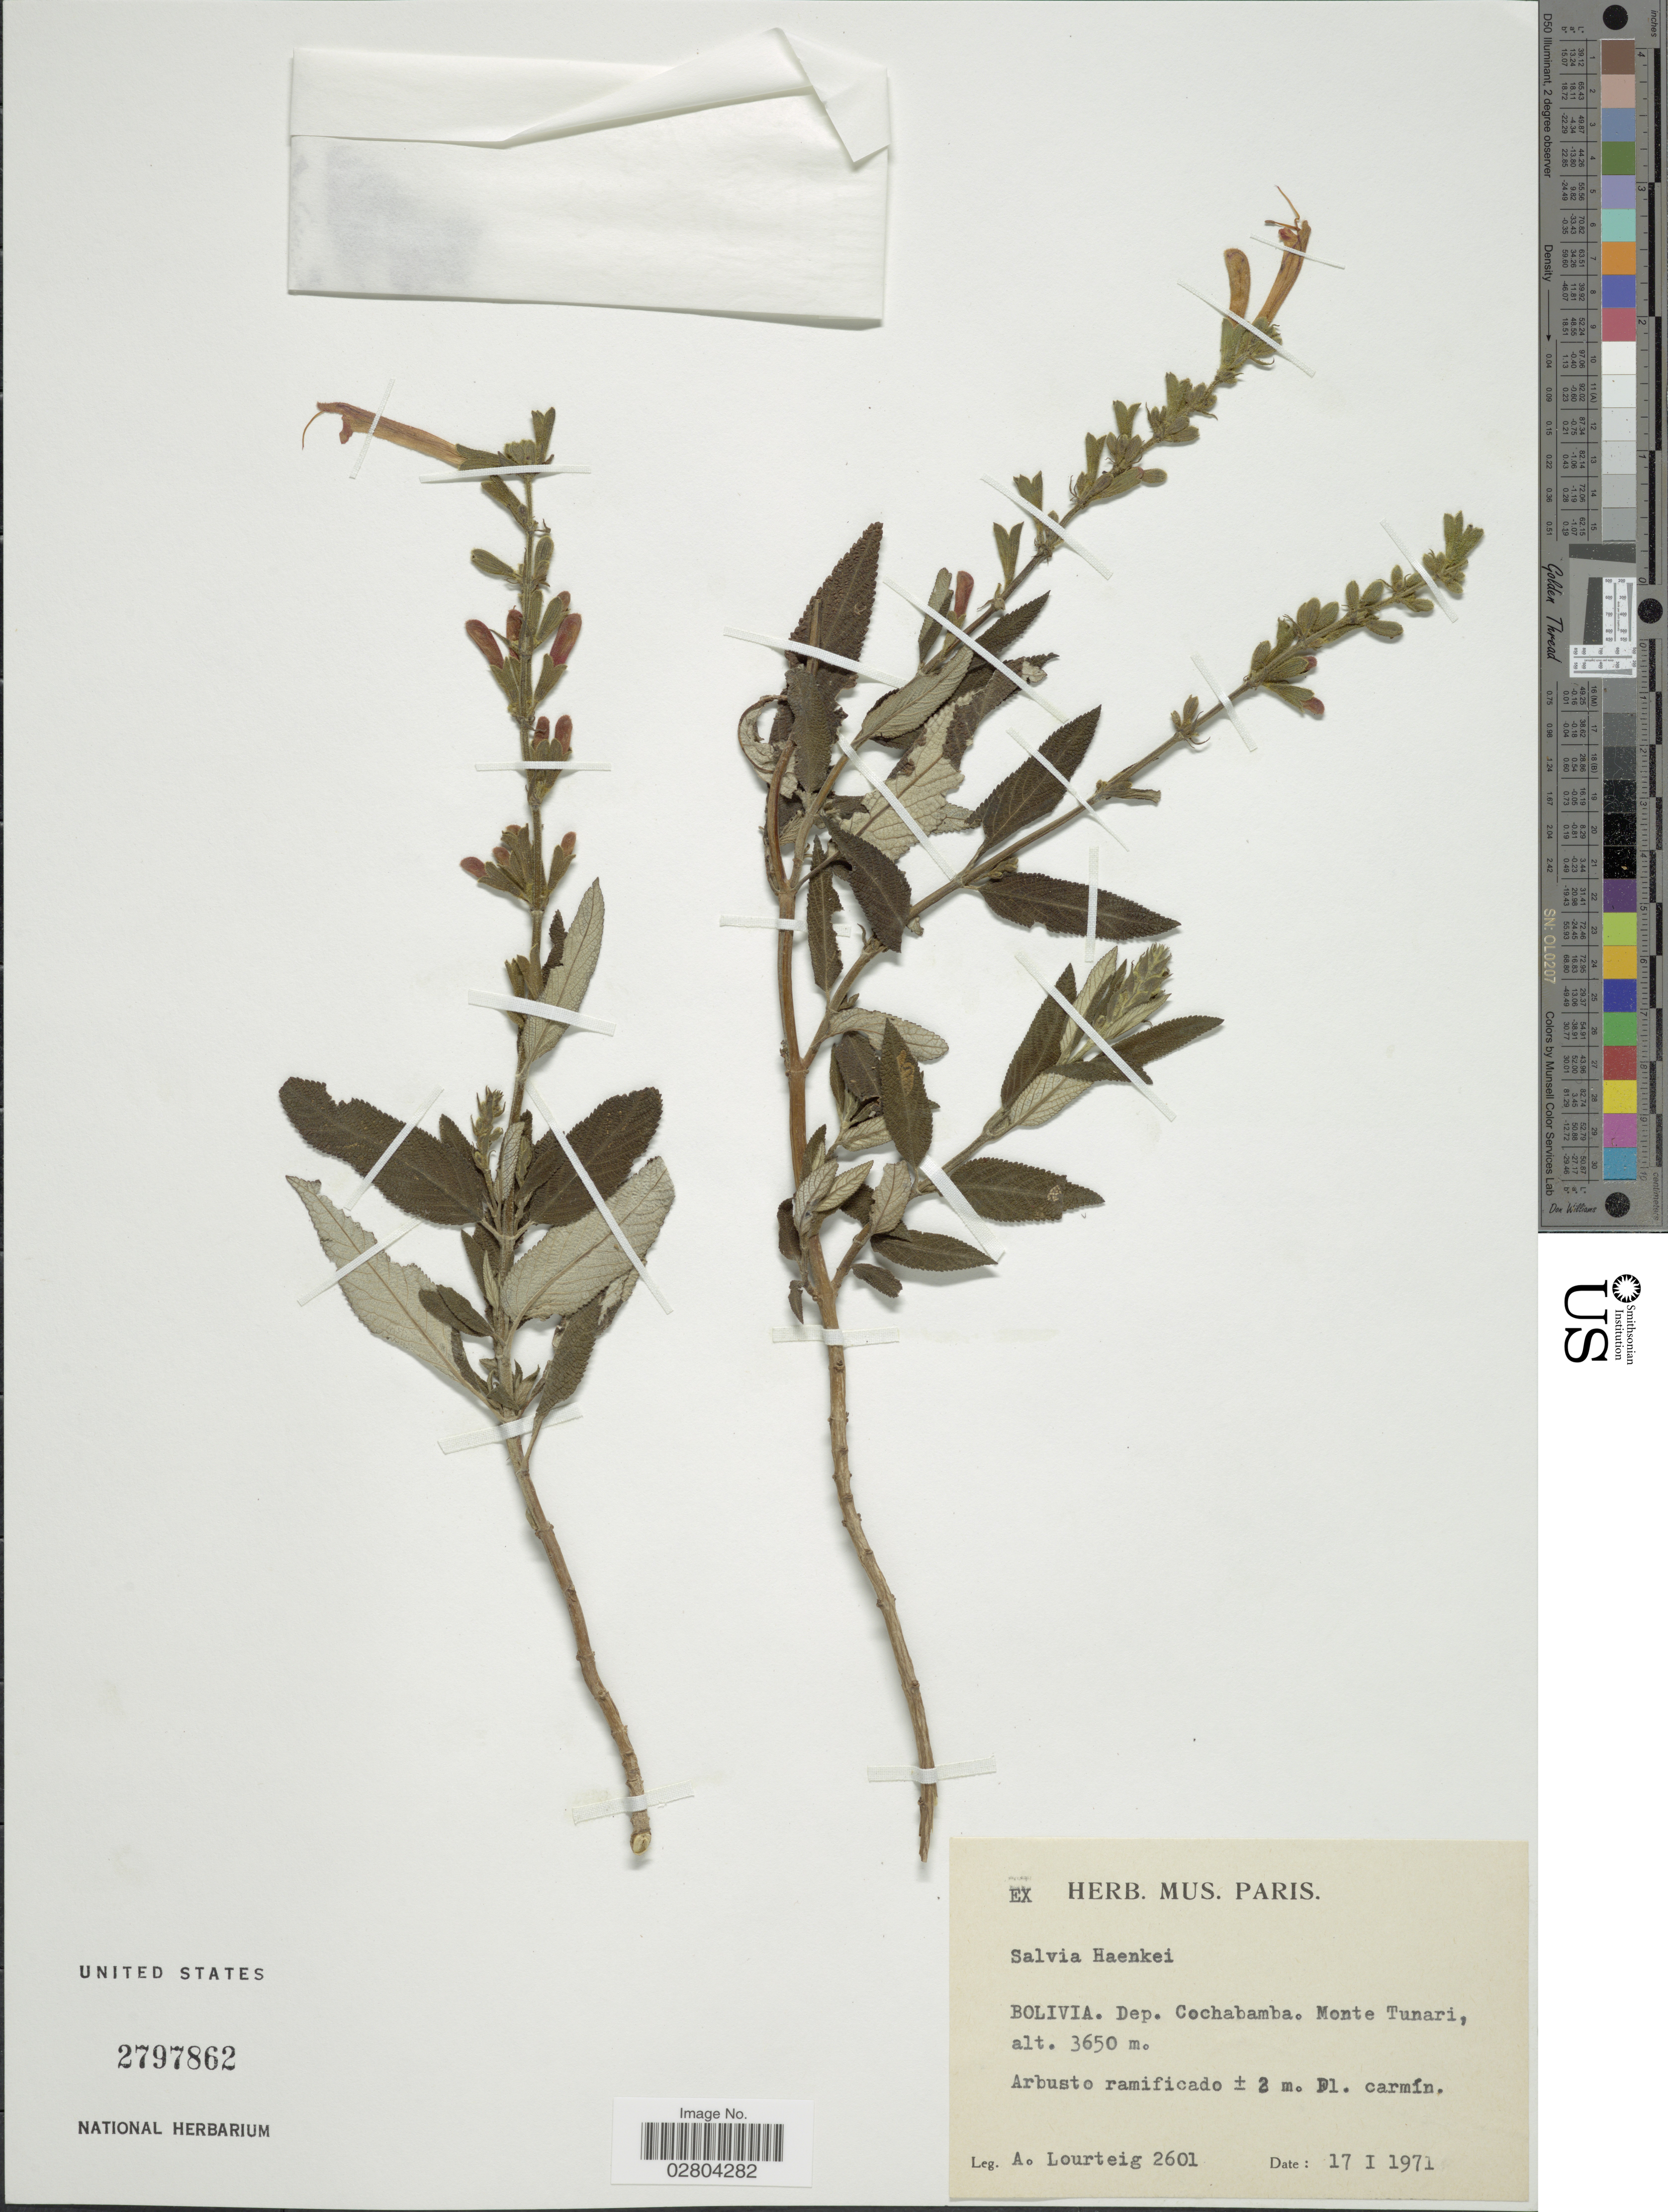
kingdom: Plantae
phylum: Tracheophyta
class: Magnoliopsida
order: Lamiales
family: Lamiaceae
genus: Salvia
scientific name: Salvia haenkei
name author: Benth.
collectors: A. Lourteig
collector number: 2601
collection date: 1971-01-17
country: Bolivia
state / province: Cochabamba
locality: Dep. Cochabamba. Monte Tunari.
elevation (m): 3650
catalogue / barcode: US 2797862